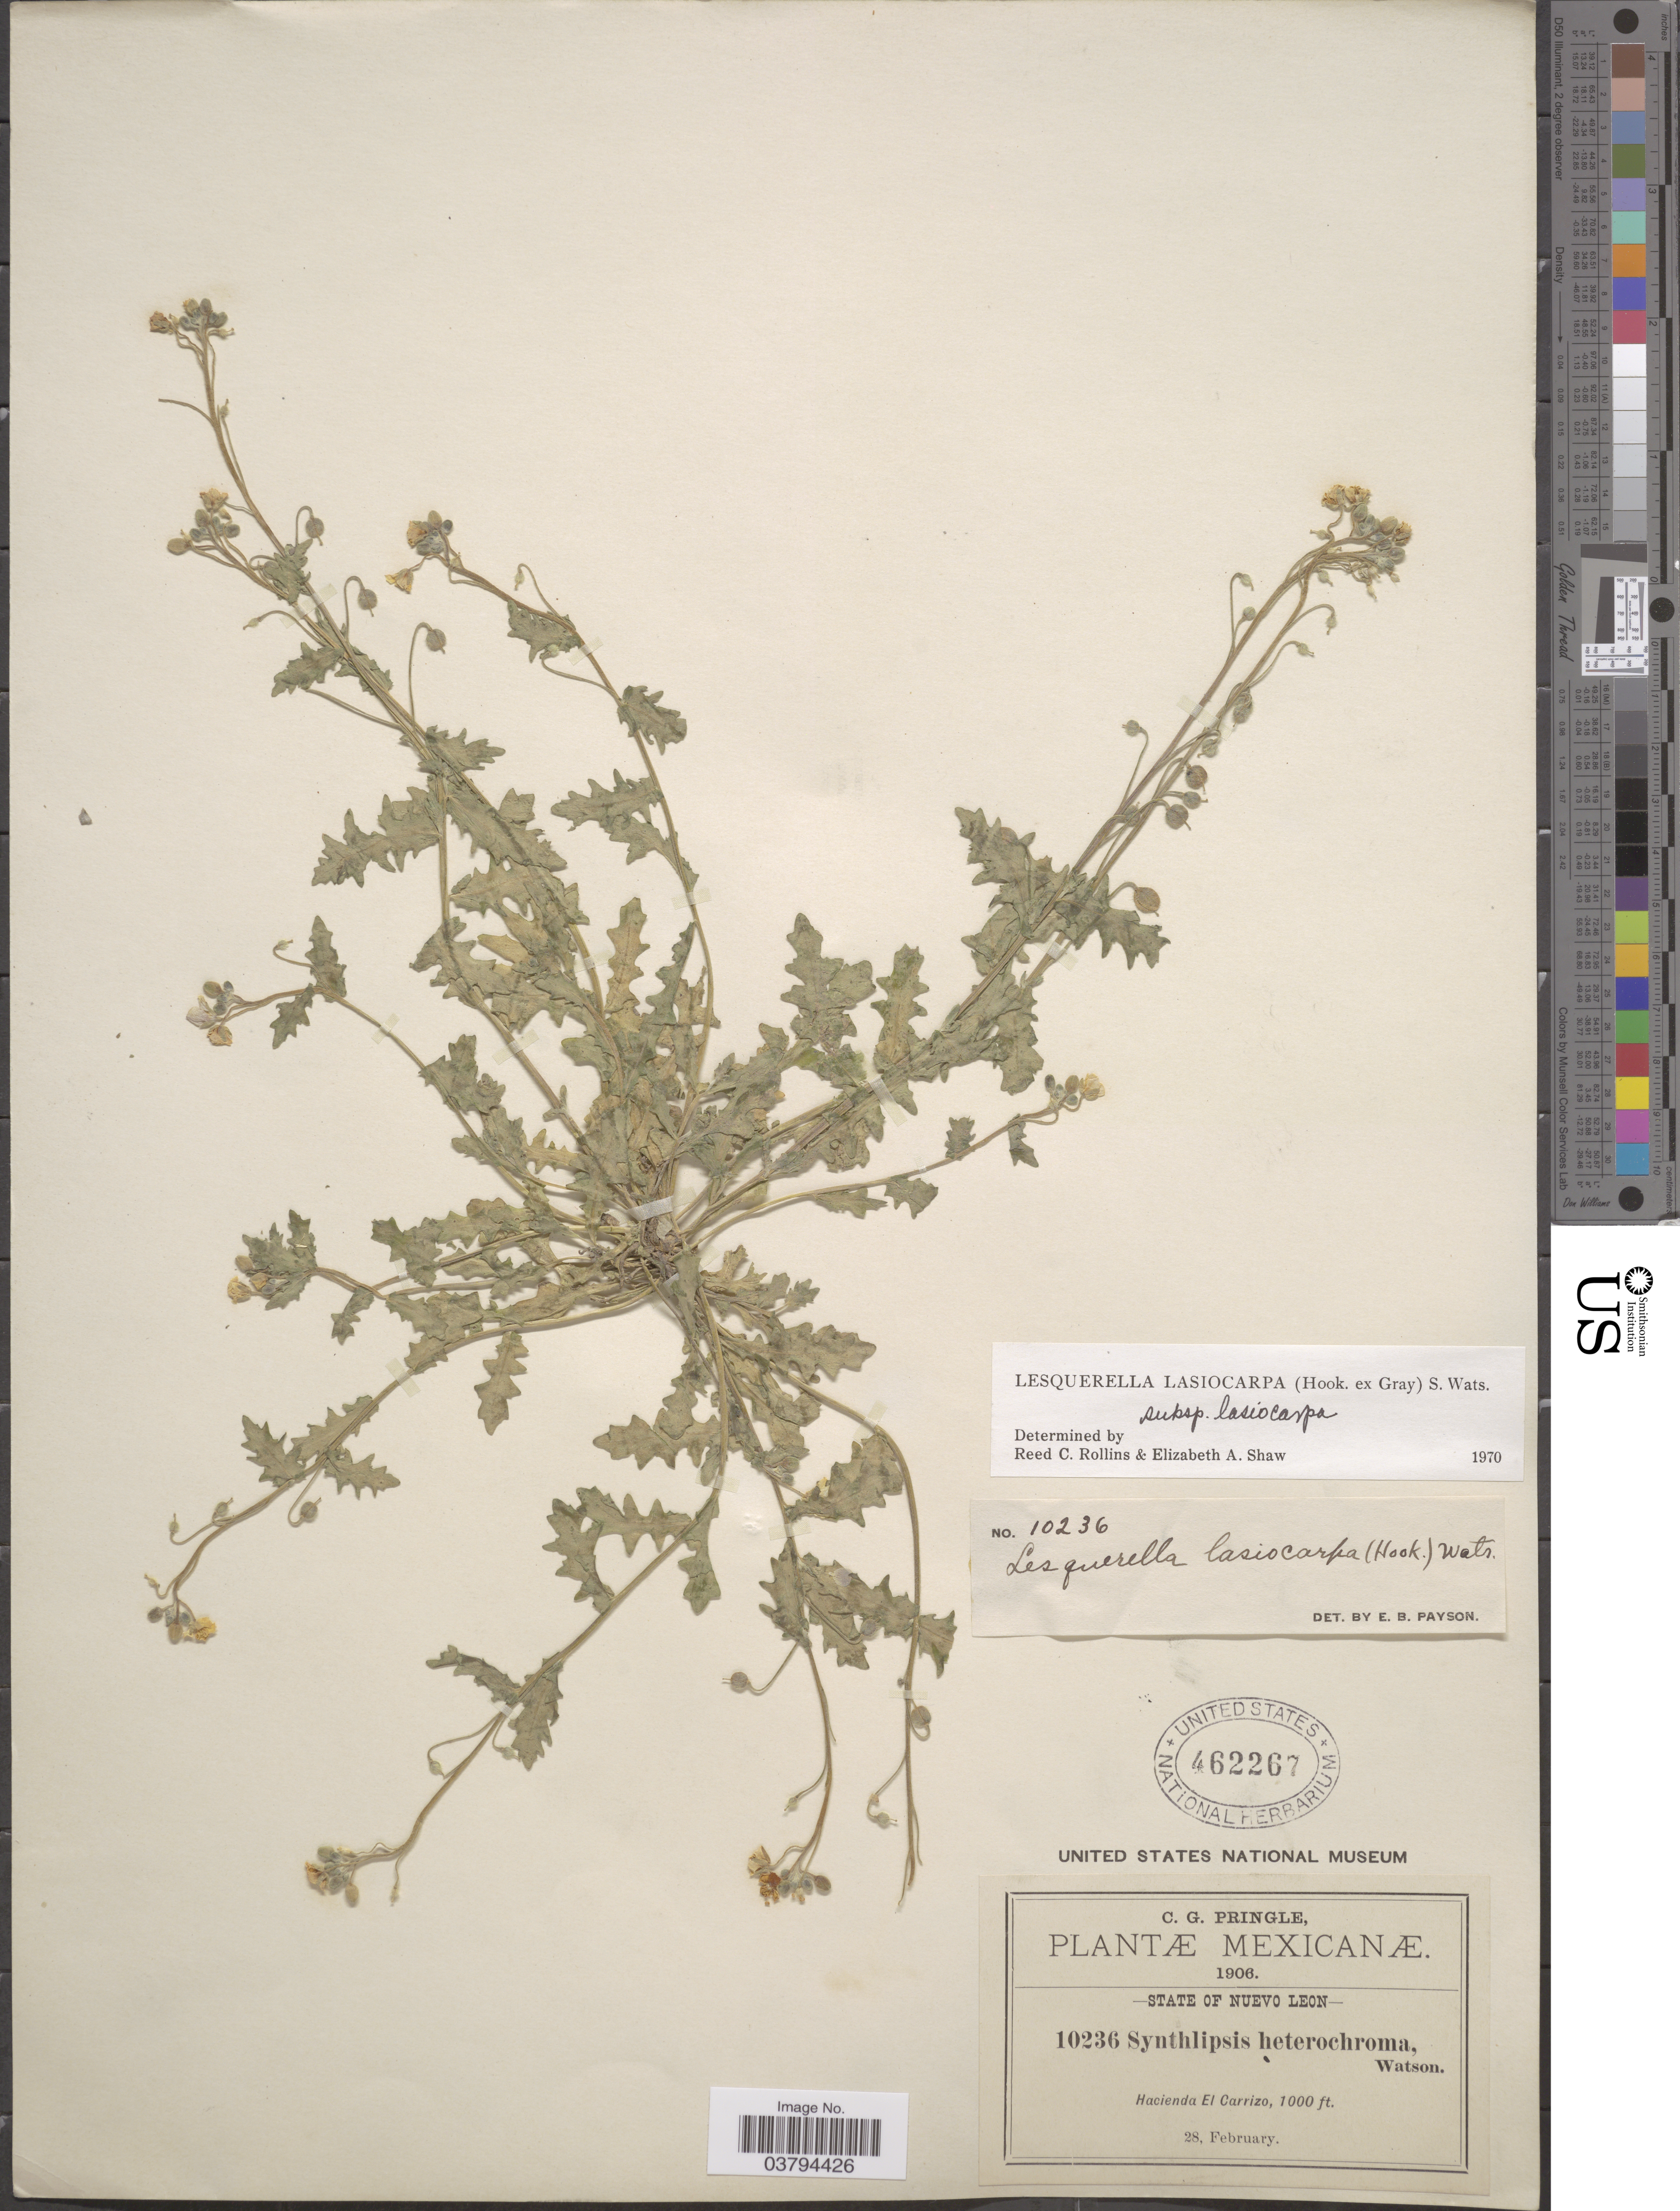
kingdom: Plantae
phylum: Tracheophyta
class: Magnoliopsida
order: Brassicales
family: Brassicaceae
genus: Lesquerella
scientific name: Lesquerella lasiocarpa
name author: S. Watson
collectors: C. G. Pringle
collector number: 10236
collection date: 1906-02-28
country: Mexico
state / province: Nuevo León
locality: State of Nuevo Leon. Hacienda El Carrizo.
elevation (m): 305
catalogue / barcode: US 462267